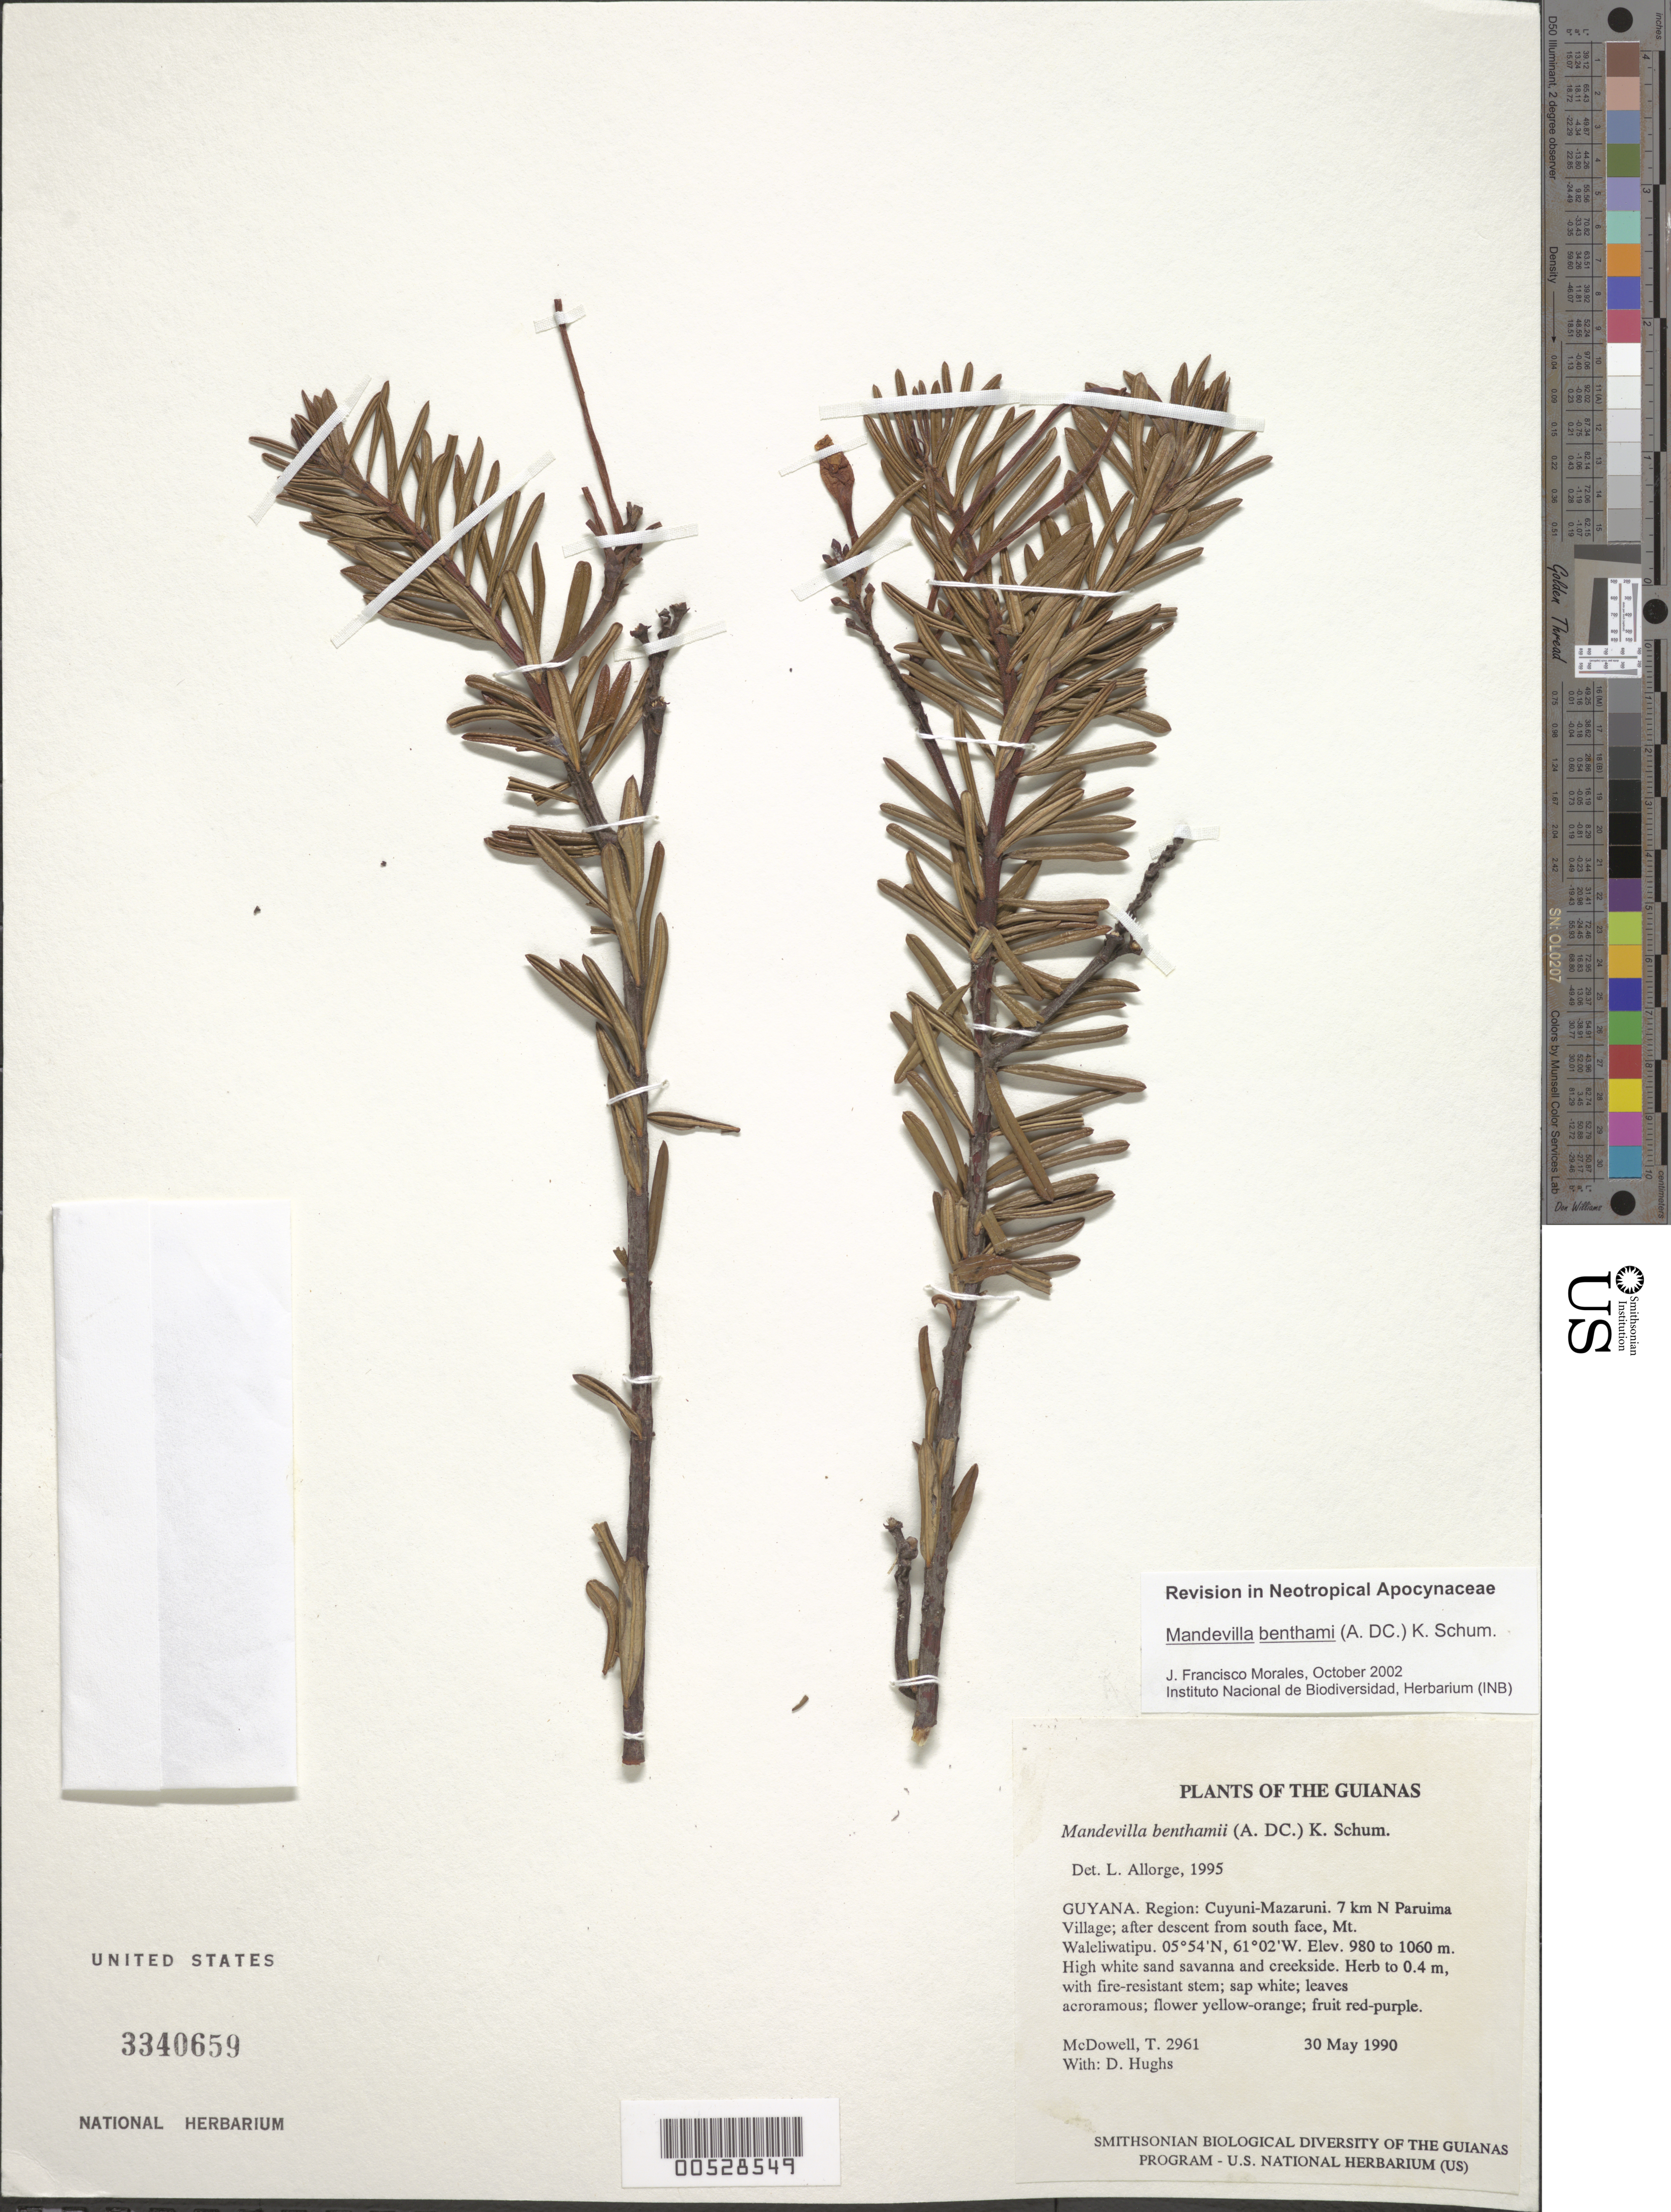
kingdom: Plantae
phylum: Tracheophyta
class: Magnoliopsida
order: Gentianales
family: Apocynaceae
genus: Mandevilla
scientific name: Mandevilla benthamii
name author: (A. DC.) K. Schum.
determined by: Allorge, L.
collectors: T. McDowell, D. Hughs & D. Gopaul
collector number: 2961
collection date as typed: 30 May 1990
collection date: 1990-05-30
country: Guyana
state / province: Cuyuni-Mazaruni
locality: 7 km N of Paruima Village; after descent from south face of Mt. Waleliwatipu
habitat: High white sand savanna and creekside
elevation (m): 980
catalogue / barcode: US 3340659